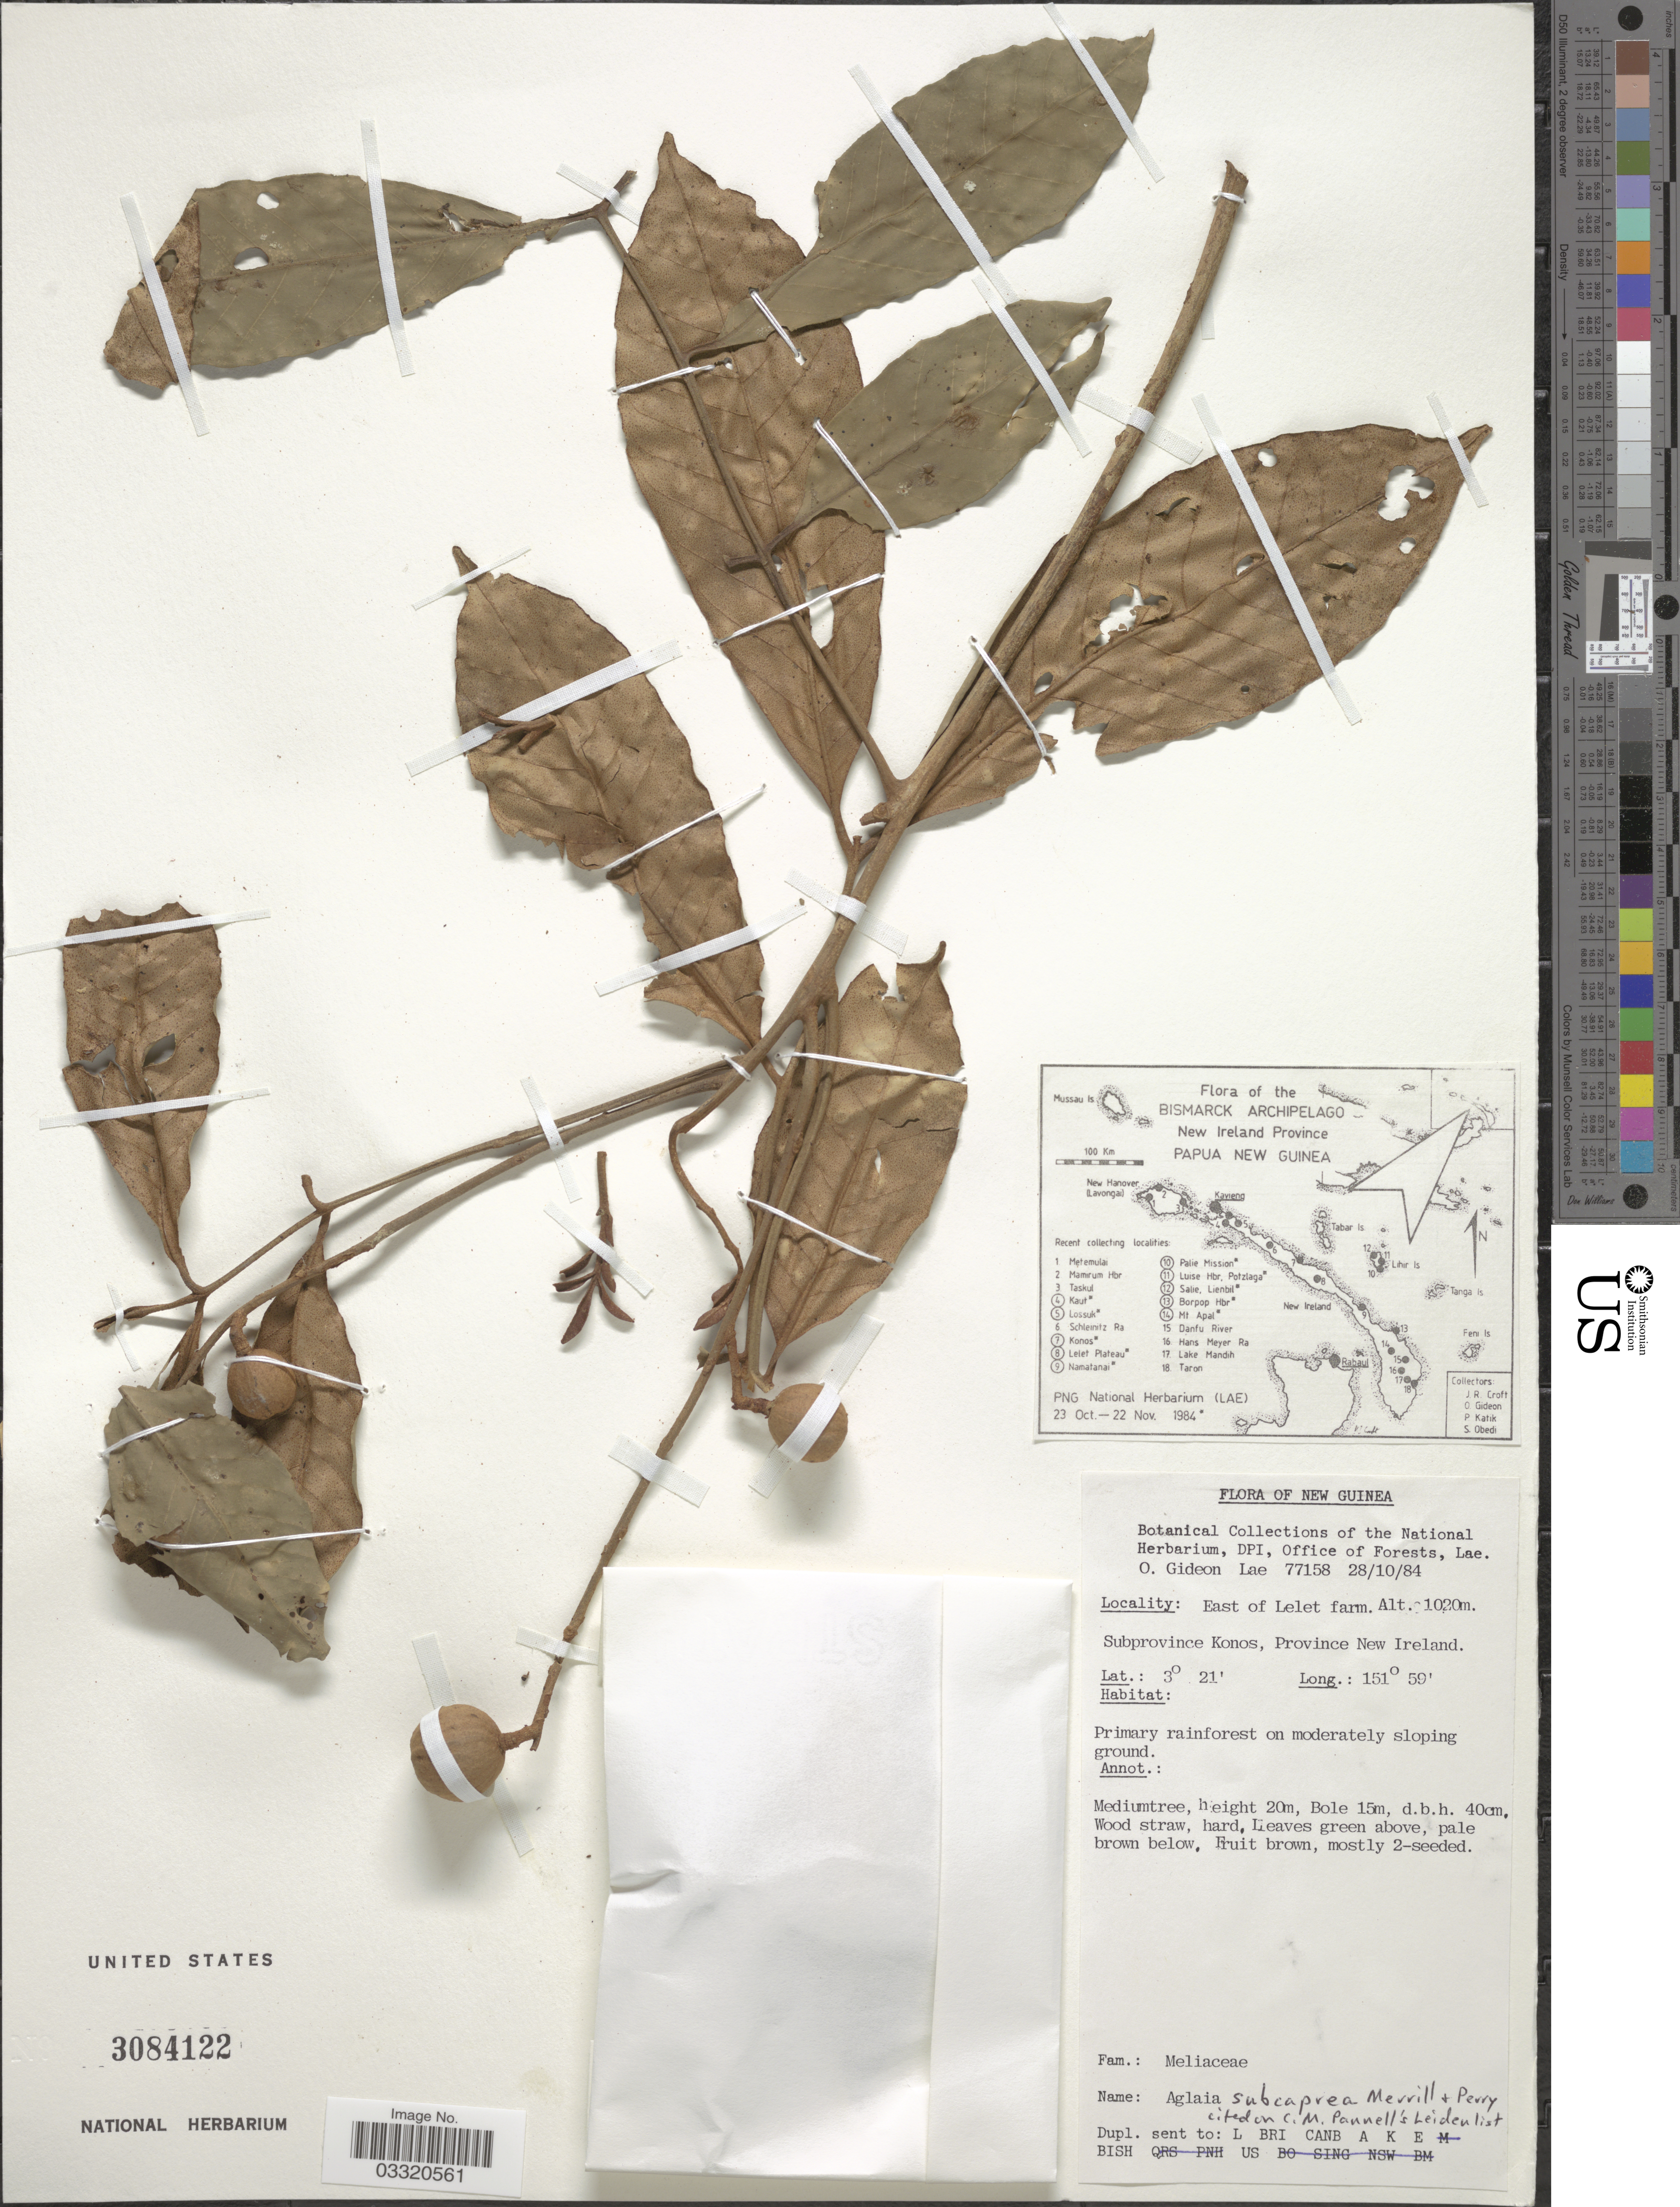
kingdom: Plantae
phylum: Tracheophyta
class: Magnoliopsida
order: Sapindales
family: Meliaceae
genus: Aglaia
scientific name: Aglaia subcuprea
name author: Merr. & L.M. Perry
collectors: O. Gideon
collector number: Lae 77158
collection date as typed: Transcribed d/m/y: 28/10/84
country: Papua New Guinea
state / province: New Ireland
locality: New Guinea. East of Lelet farm. Subprovince Konos.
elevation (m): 1020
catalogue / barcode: US 3084122